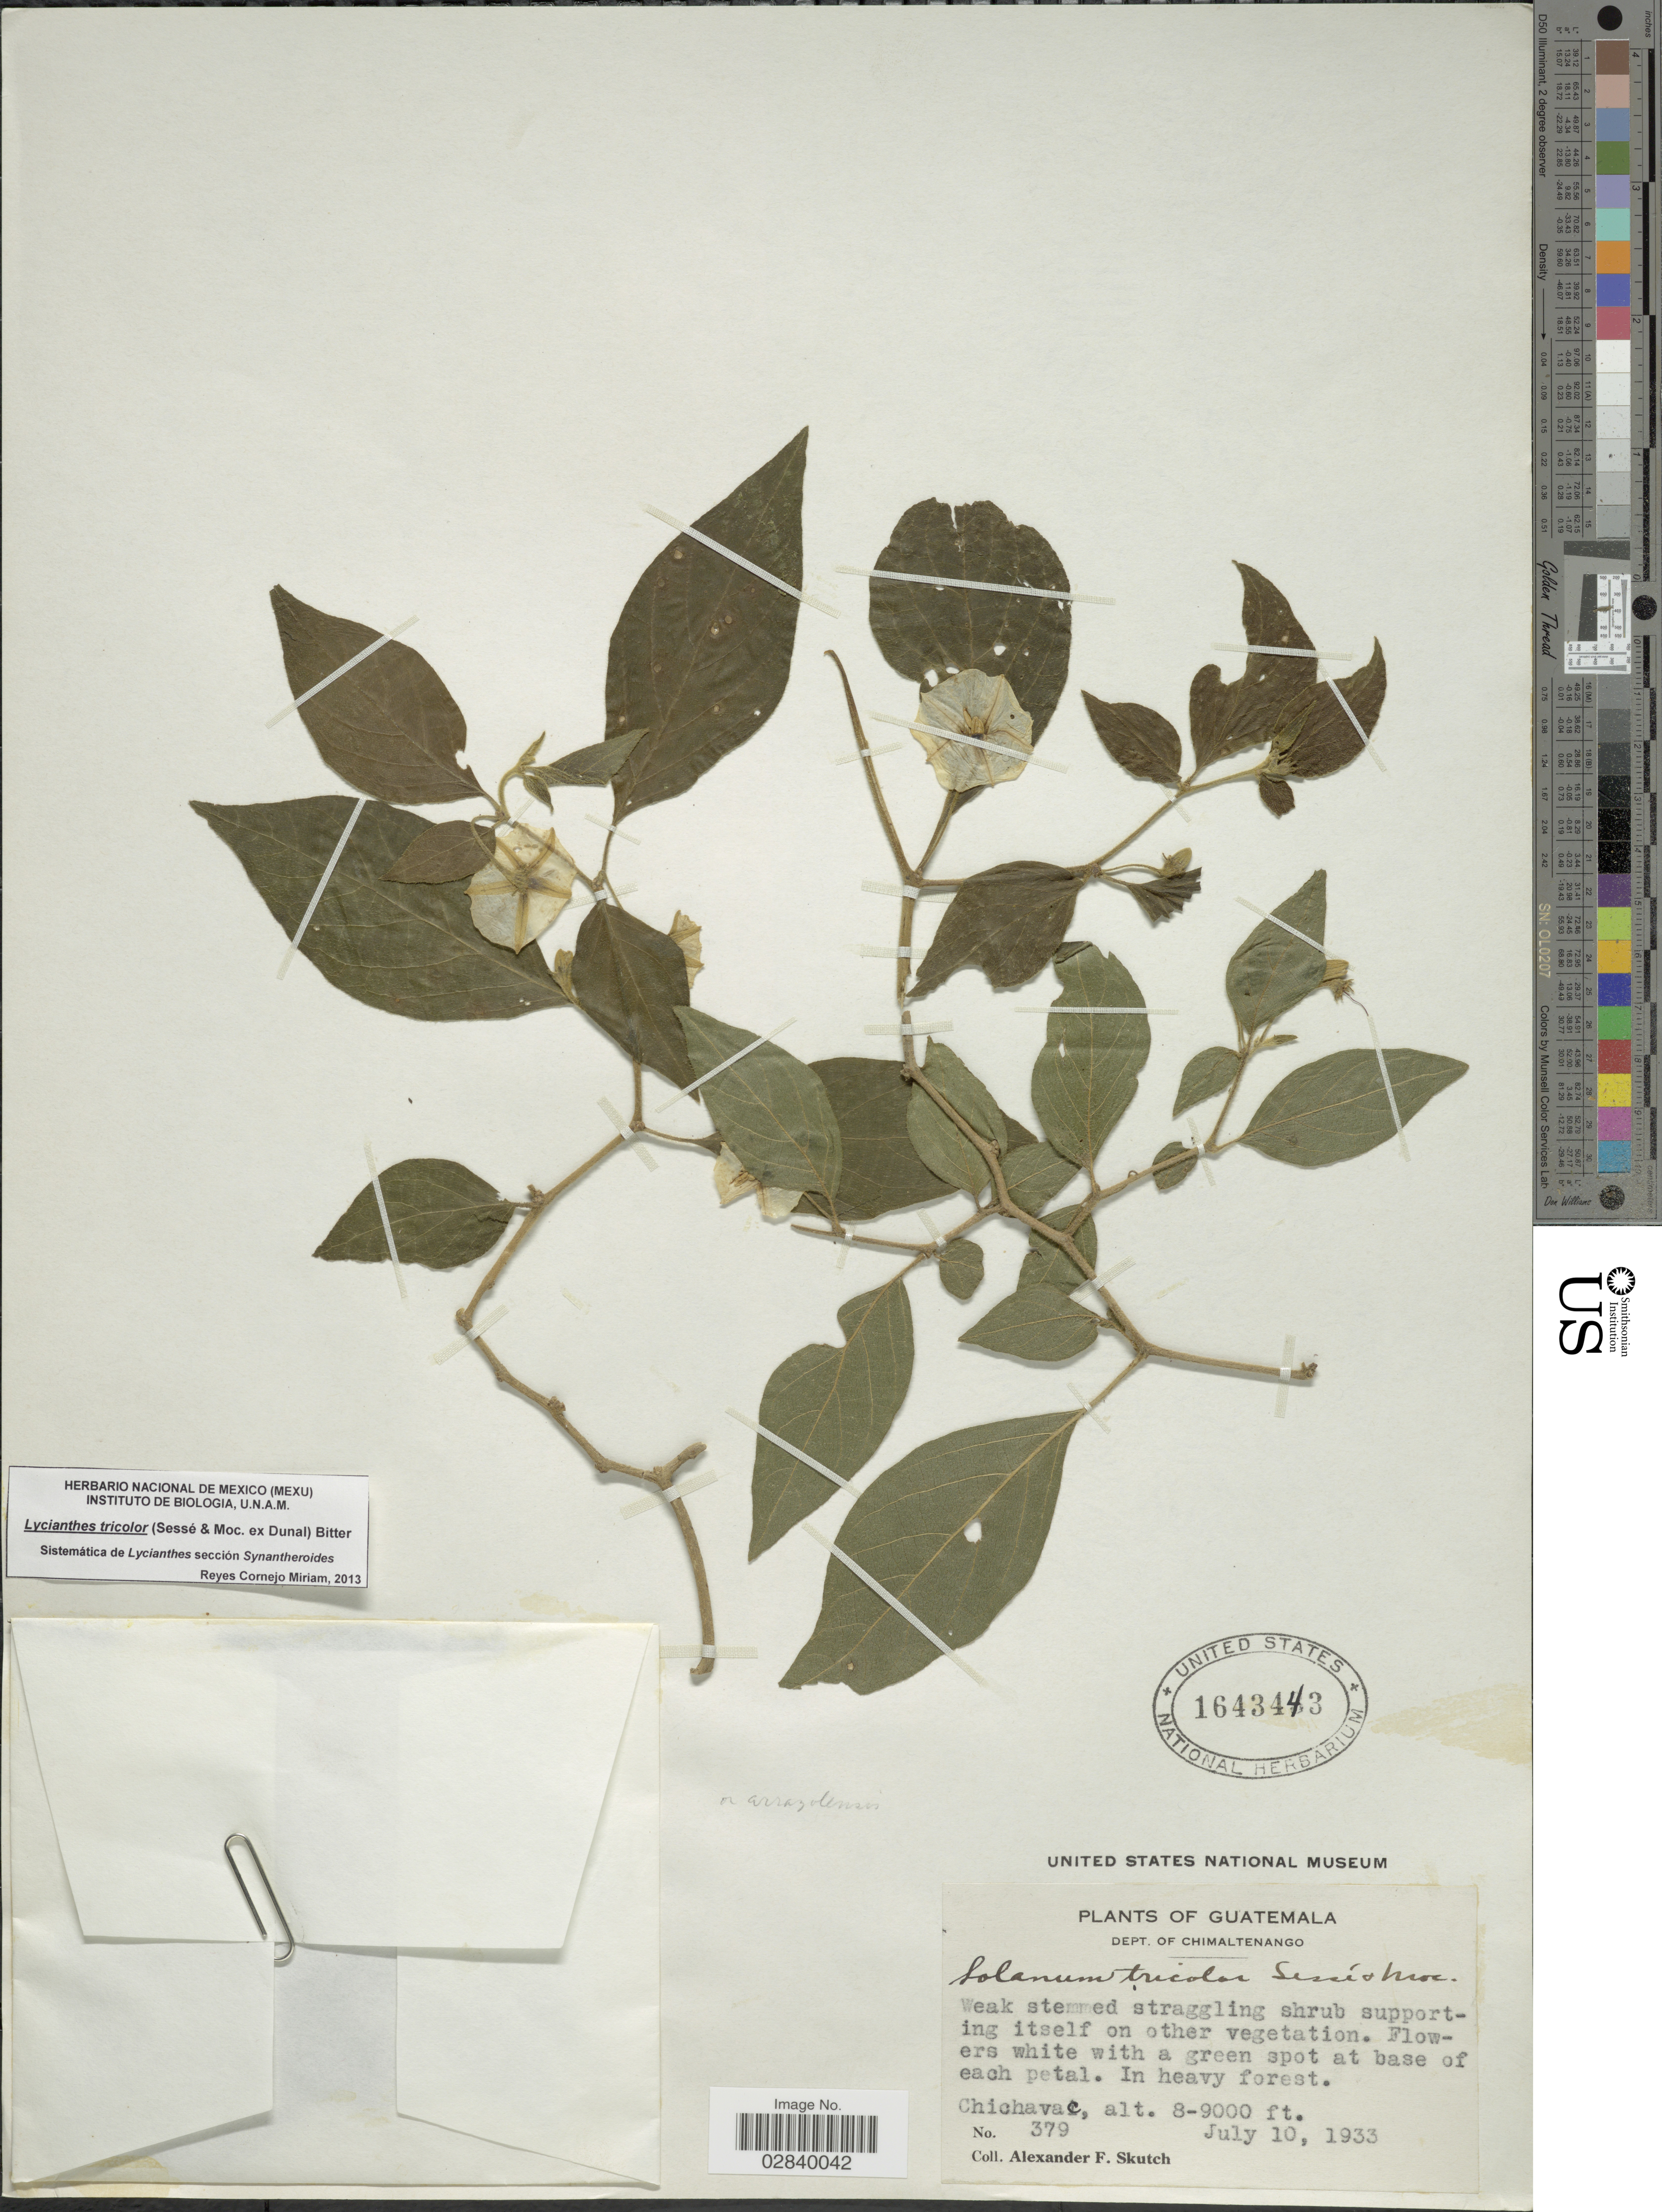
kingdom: Plantae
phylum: Tracheophyta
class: Magnoliopsida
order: Solanales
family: Solanaceae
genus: Lycianthes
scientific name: Lycianthes tricolor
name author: (Dunal) Bitter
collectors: A. F. Skutch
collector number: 379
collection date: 1933-07-10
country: Guatemala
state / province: Chimaltenango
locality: Dept. Chimaltenango. Chichavac.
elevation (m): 2438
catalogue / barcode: US 1643443